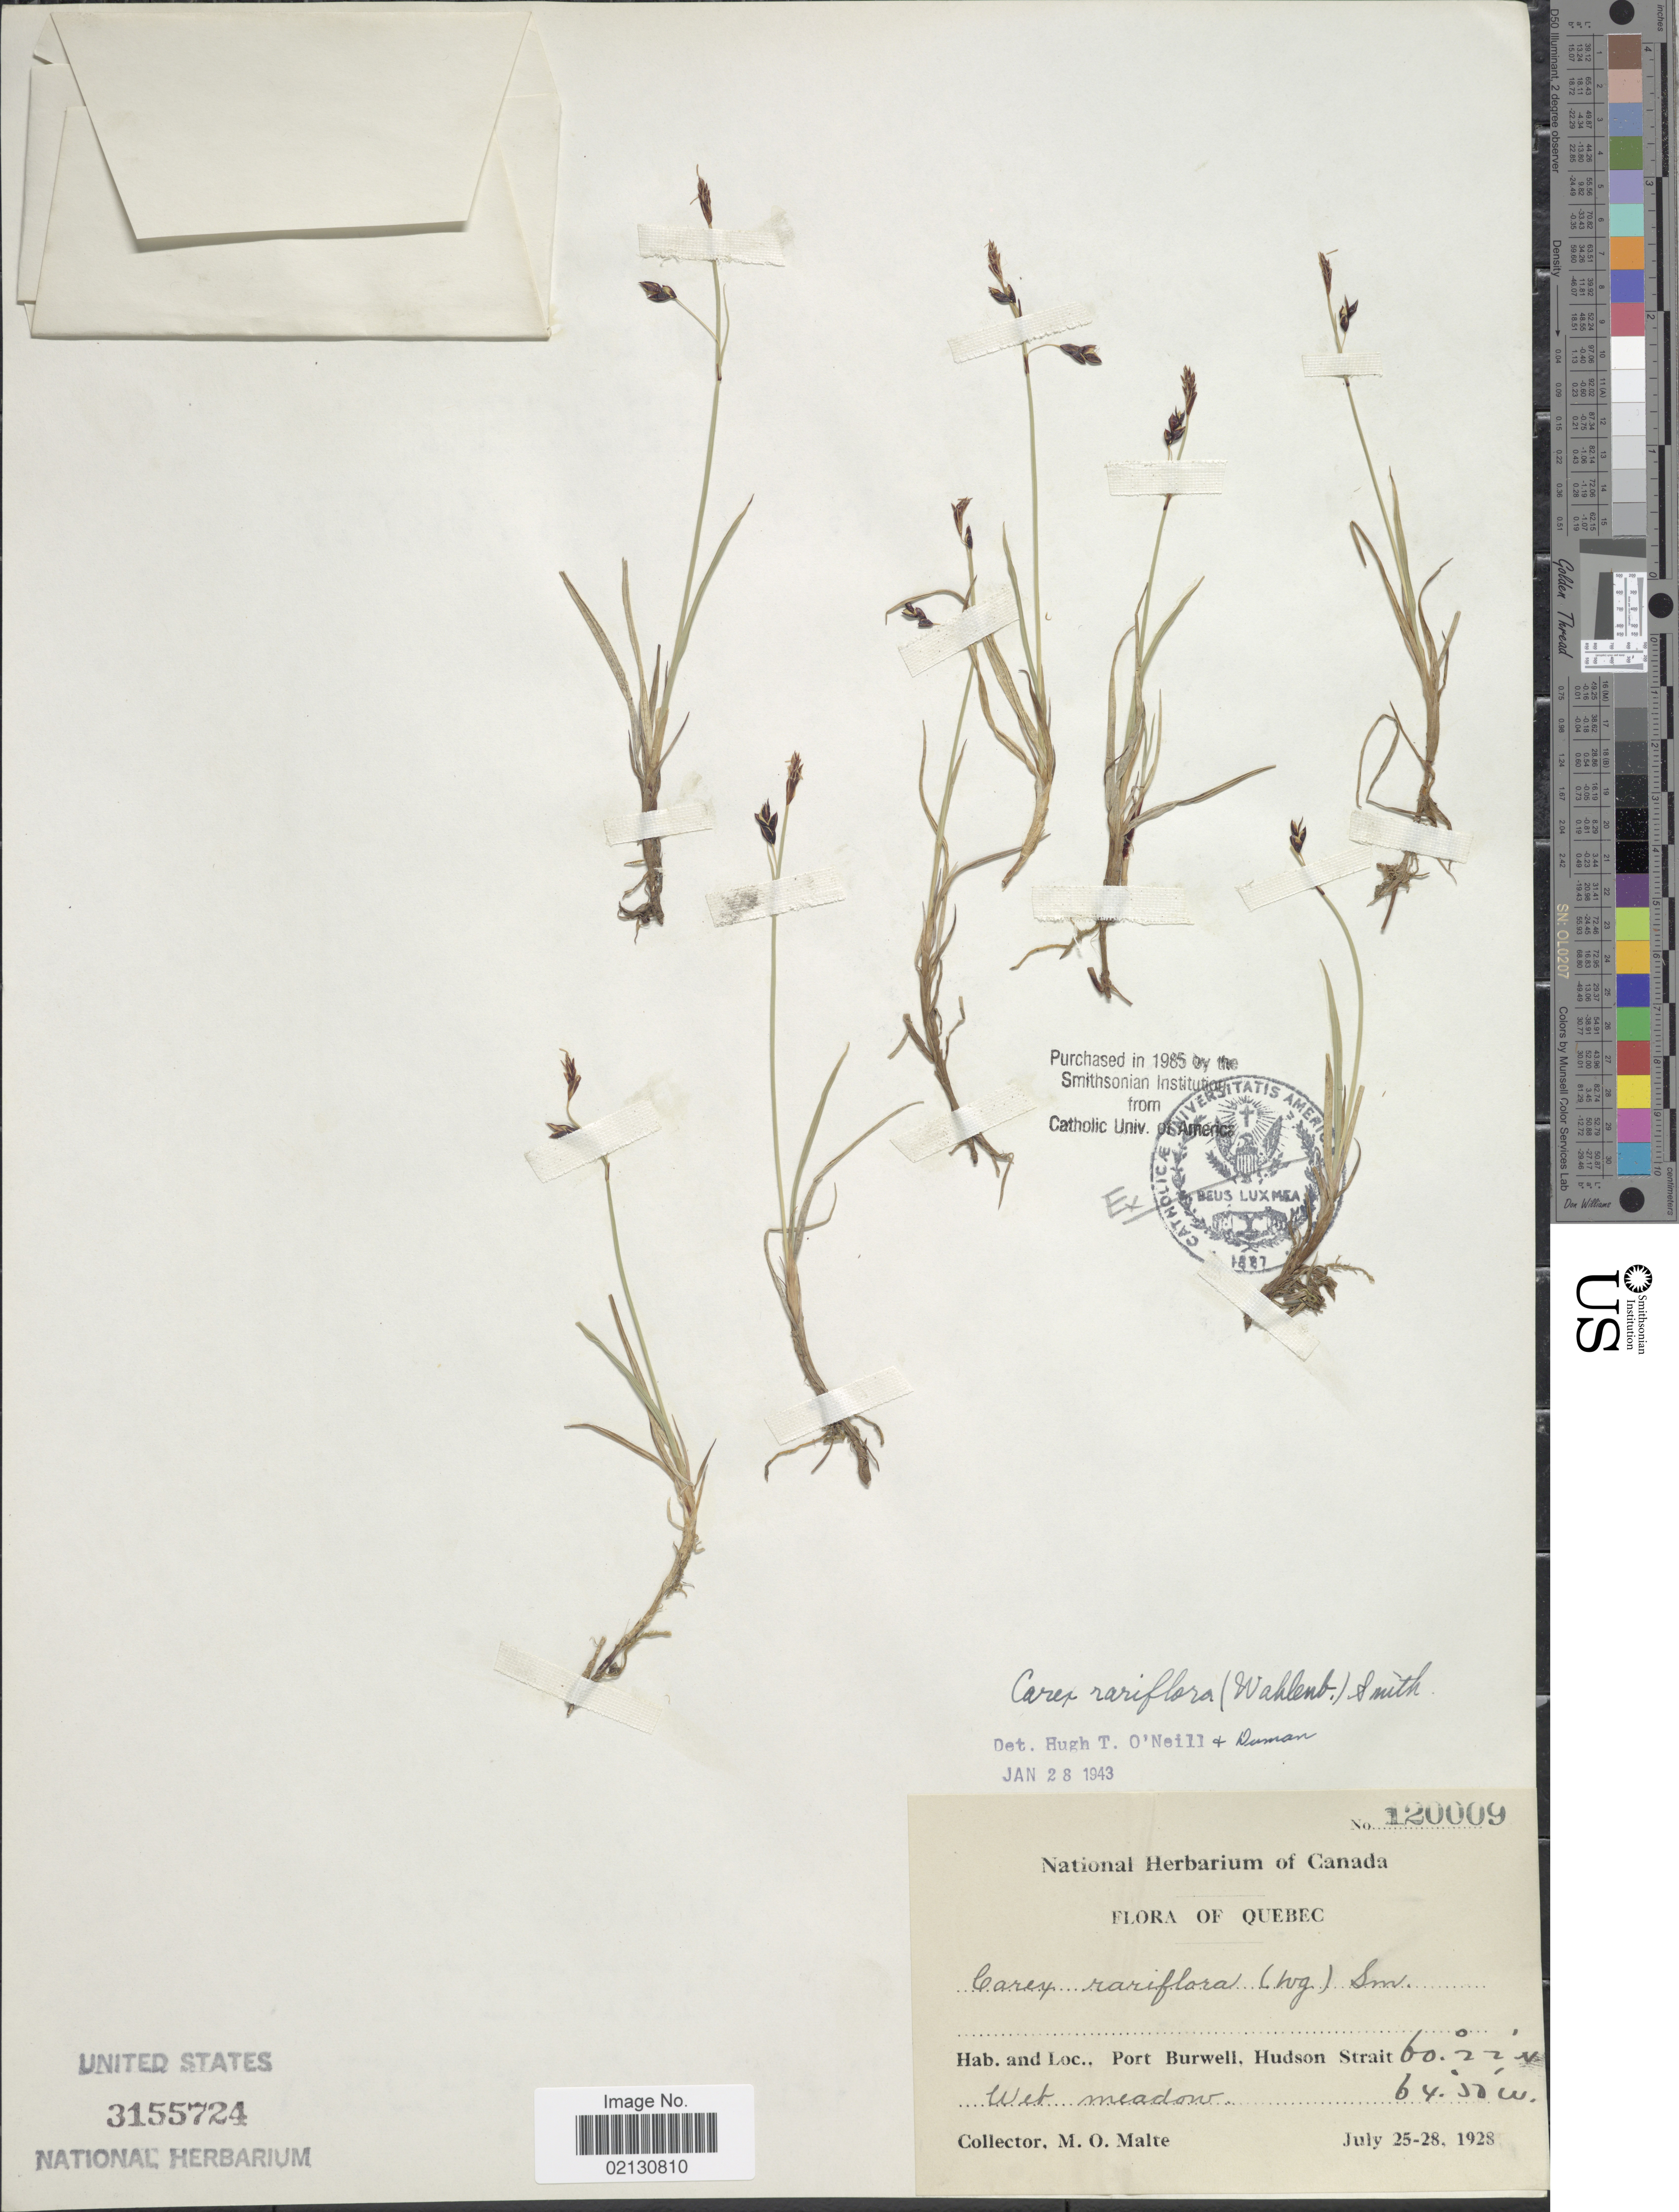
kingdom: Plantae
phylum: Tracheophyta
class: Liliopsida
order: Poales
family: Cyperaceae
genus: Carex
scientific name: Carex rariflora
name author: (Wahlenb.) Sm.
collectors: M. O. Malte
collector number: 120009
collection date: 1928-07-25/1928-07-28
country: Canada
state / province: Quebec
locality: Port Burwell. Hudson Strait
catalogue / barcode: US 3155724